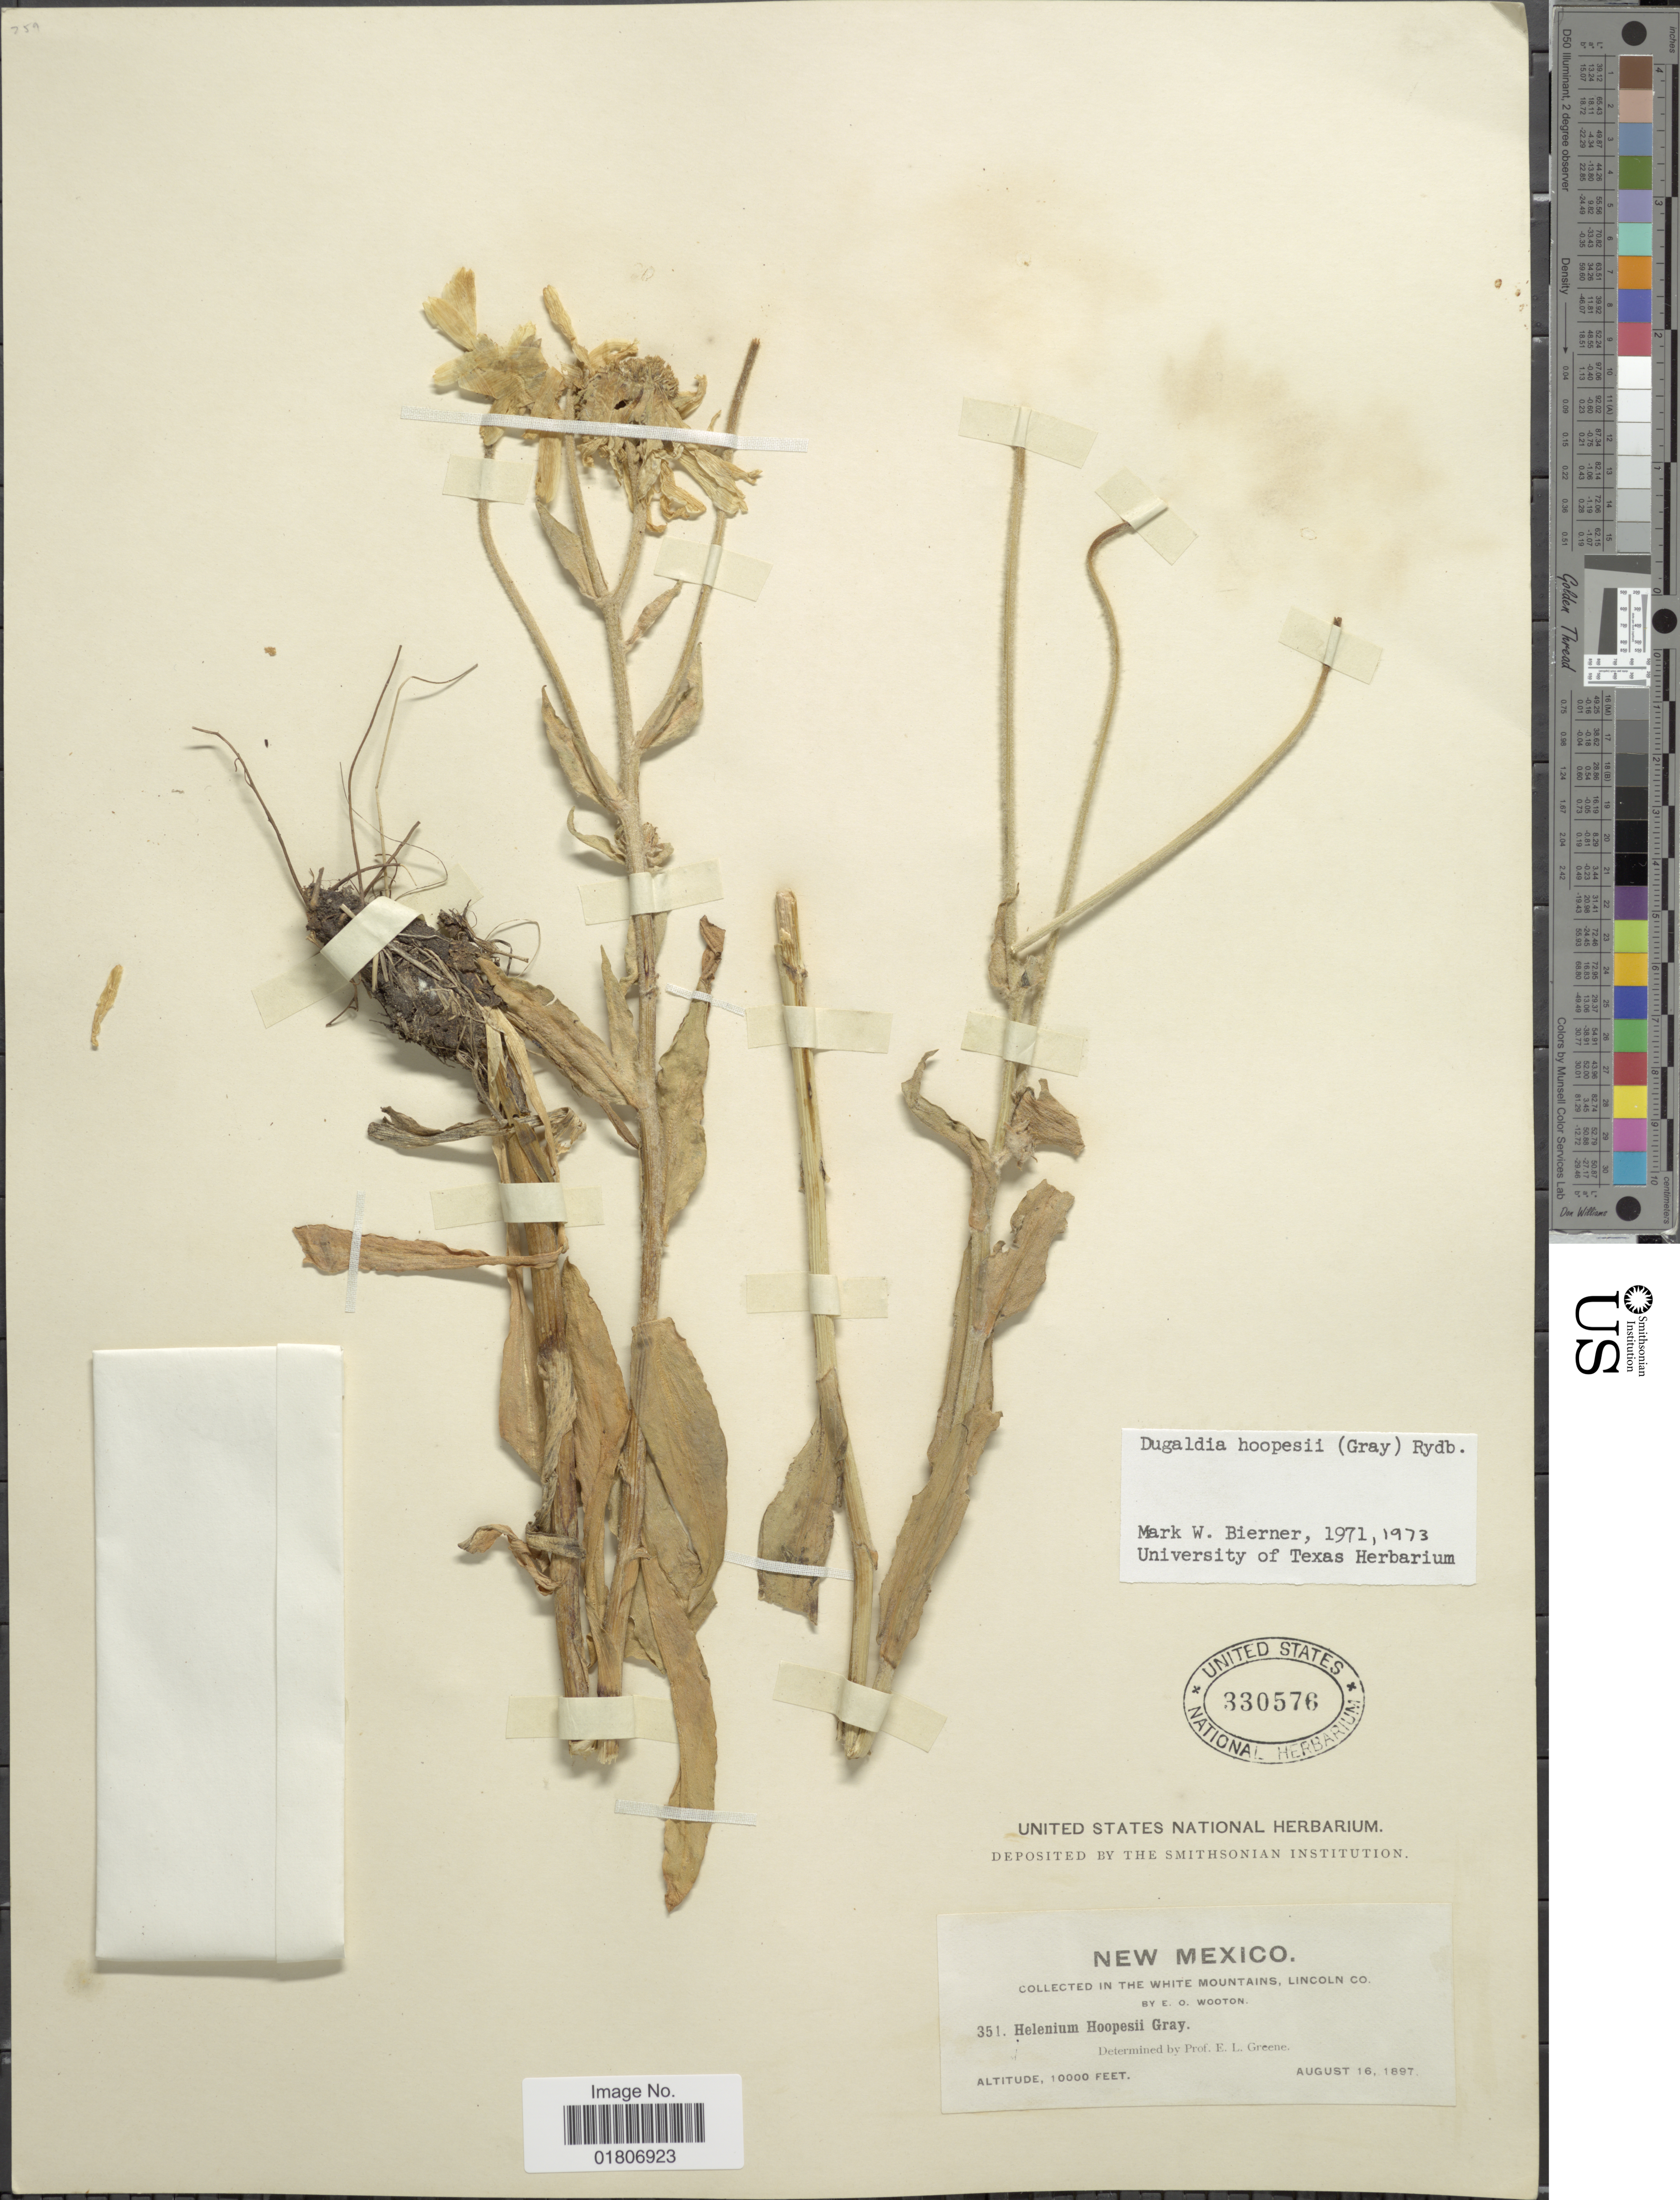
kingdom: Plantae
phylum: Tracheophyta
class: Magnoliopsida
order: Asterales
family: Asteraceae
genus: Dugaldia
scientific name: Dugaldia hoopesii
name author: (A. Gray) Rydb.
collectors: E. O. Wooton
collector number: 351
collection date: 1897-08-16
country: United States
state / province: New Mexico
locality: The White Mountains, Lincoln Co.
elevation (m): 3048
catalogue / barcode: US 330576